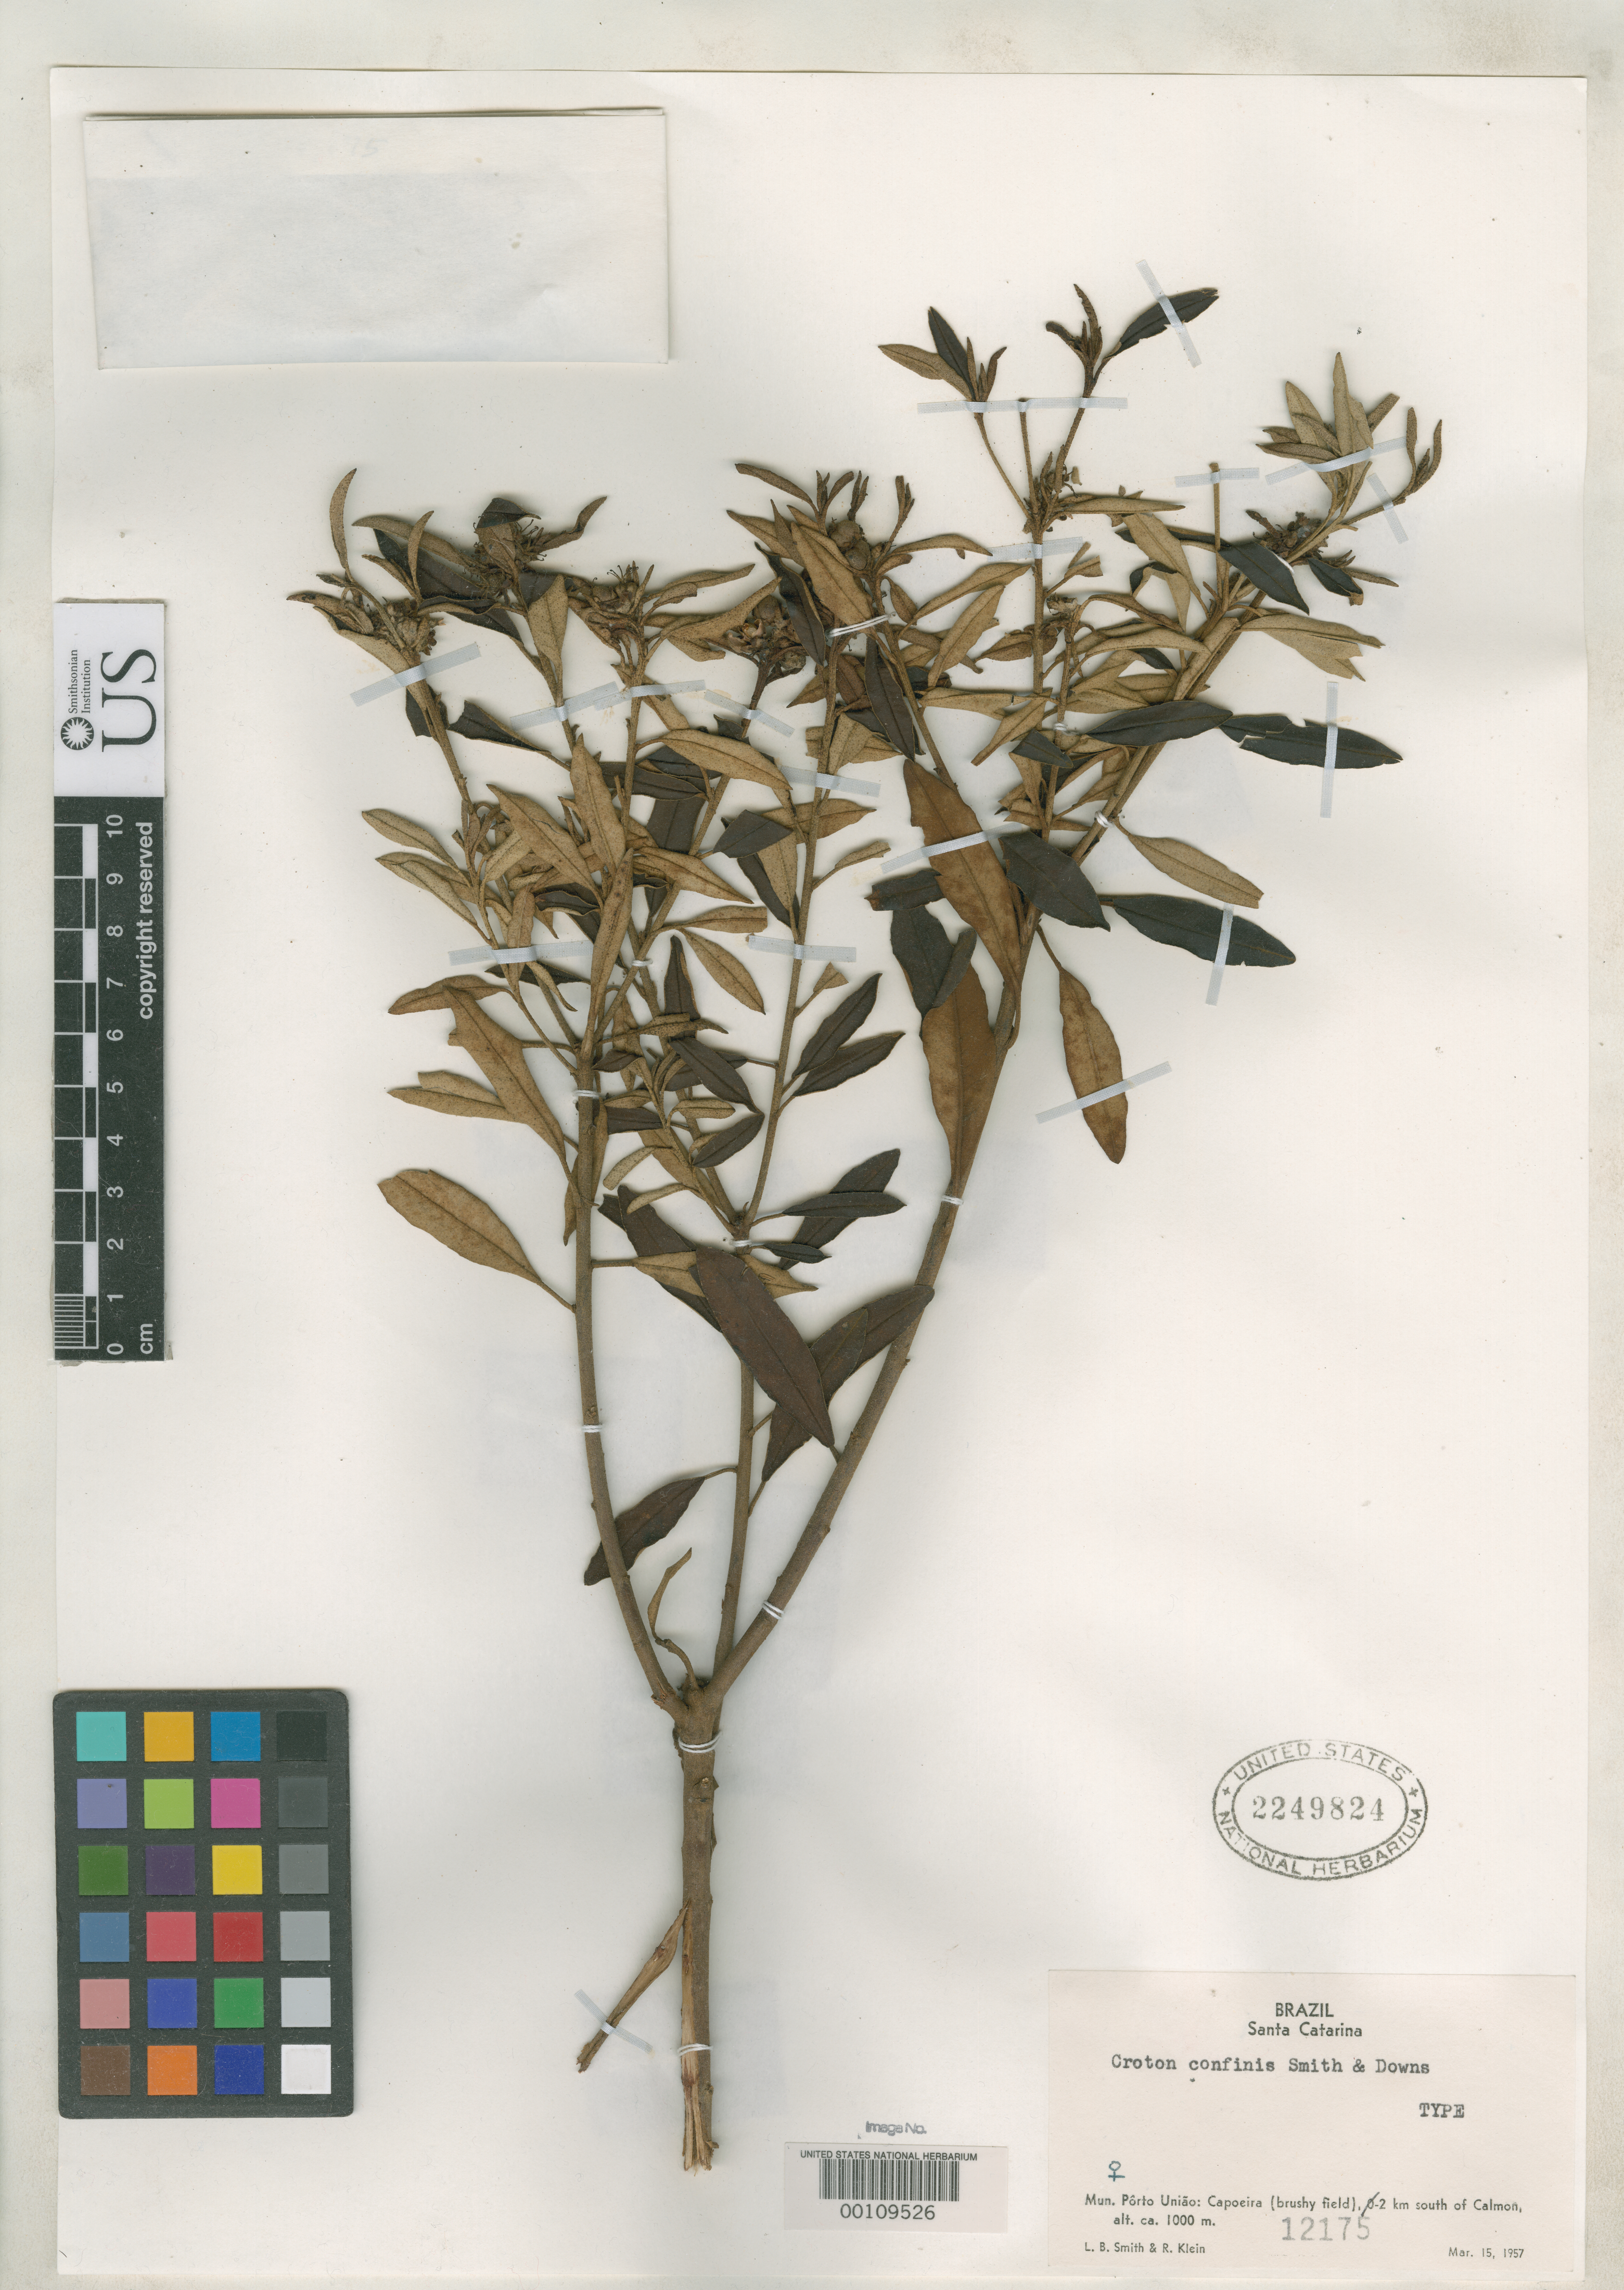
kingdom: Plantae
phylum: Tracheophyta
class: Magnoliopsida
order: Malpighiales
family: Euphorbiaceae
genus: Croton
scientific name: Croton confinis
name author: L.B. Sm. & Downs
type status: Holotype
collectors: L. Smith & R. M. Klein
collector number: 12175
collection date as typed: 15 Mar 1957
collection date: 1957-03-15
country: Brazil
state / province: Santa Catarina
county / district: Porto Uniao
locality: Capoeira, 0-2 km S of Calmon.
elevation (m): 1000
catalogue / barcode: US 2249824